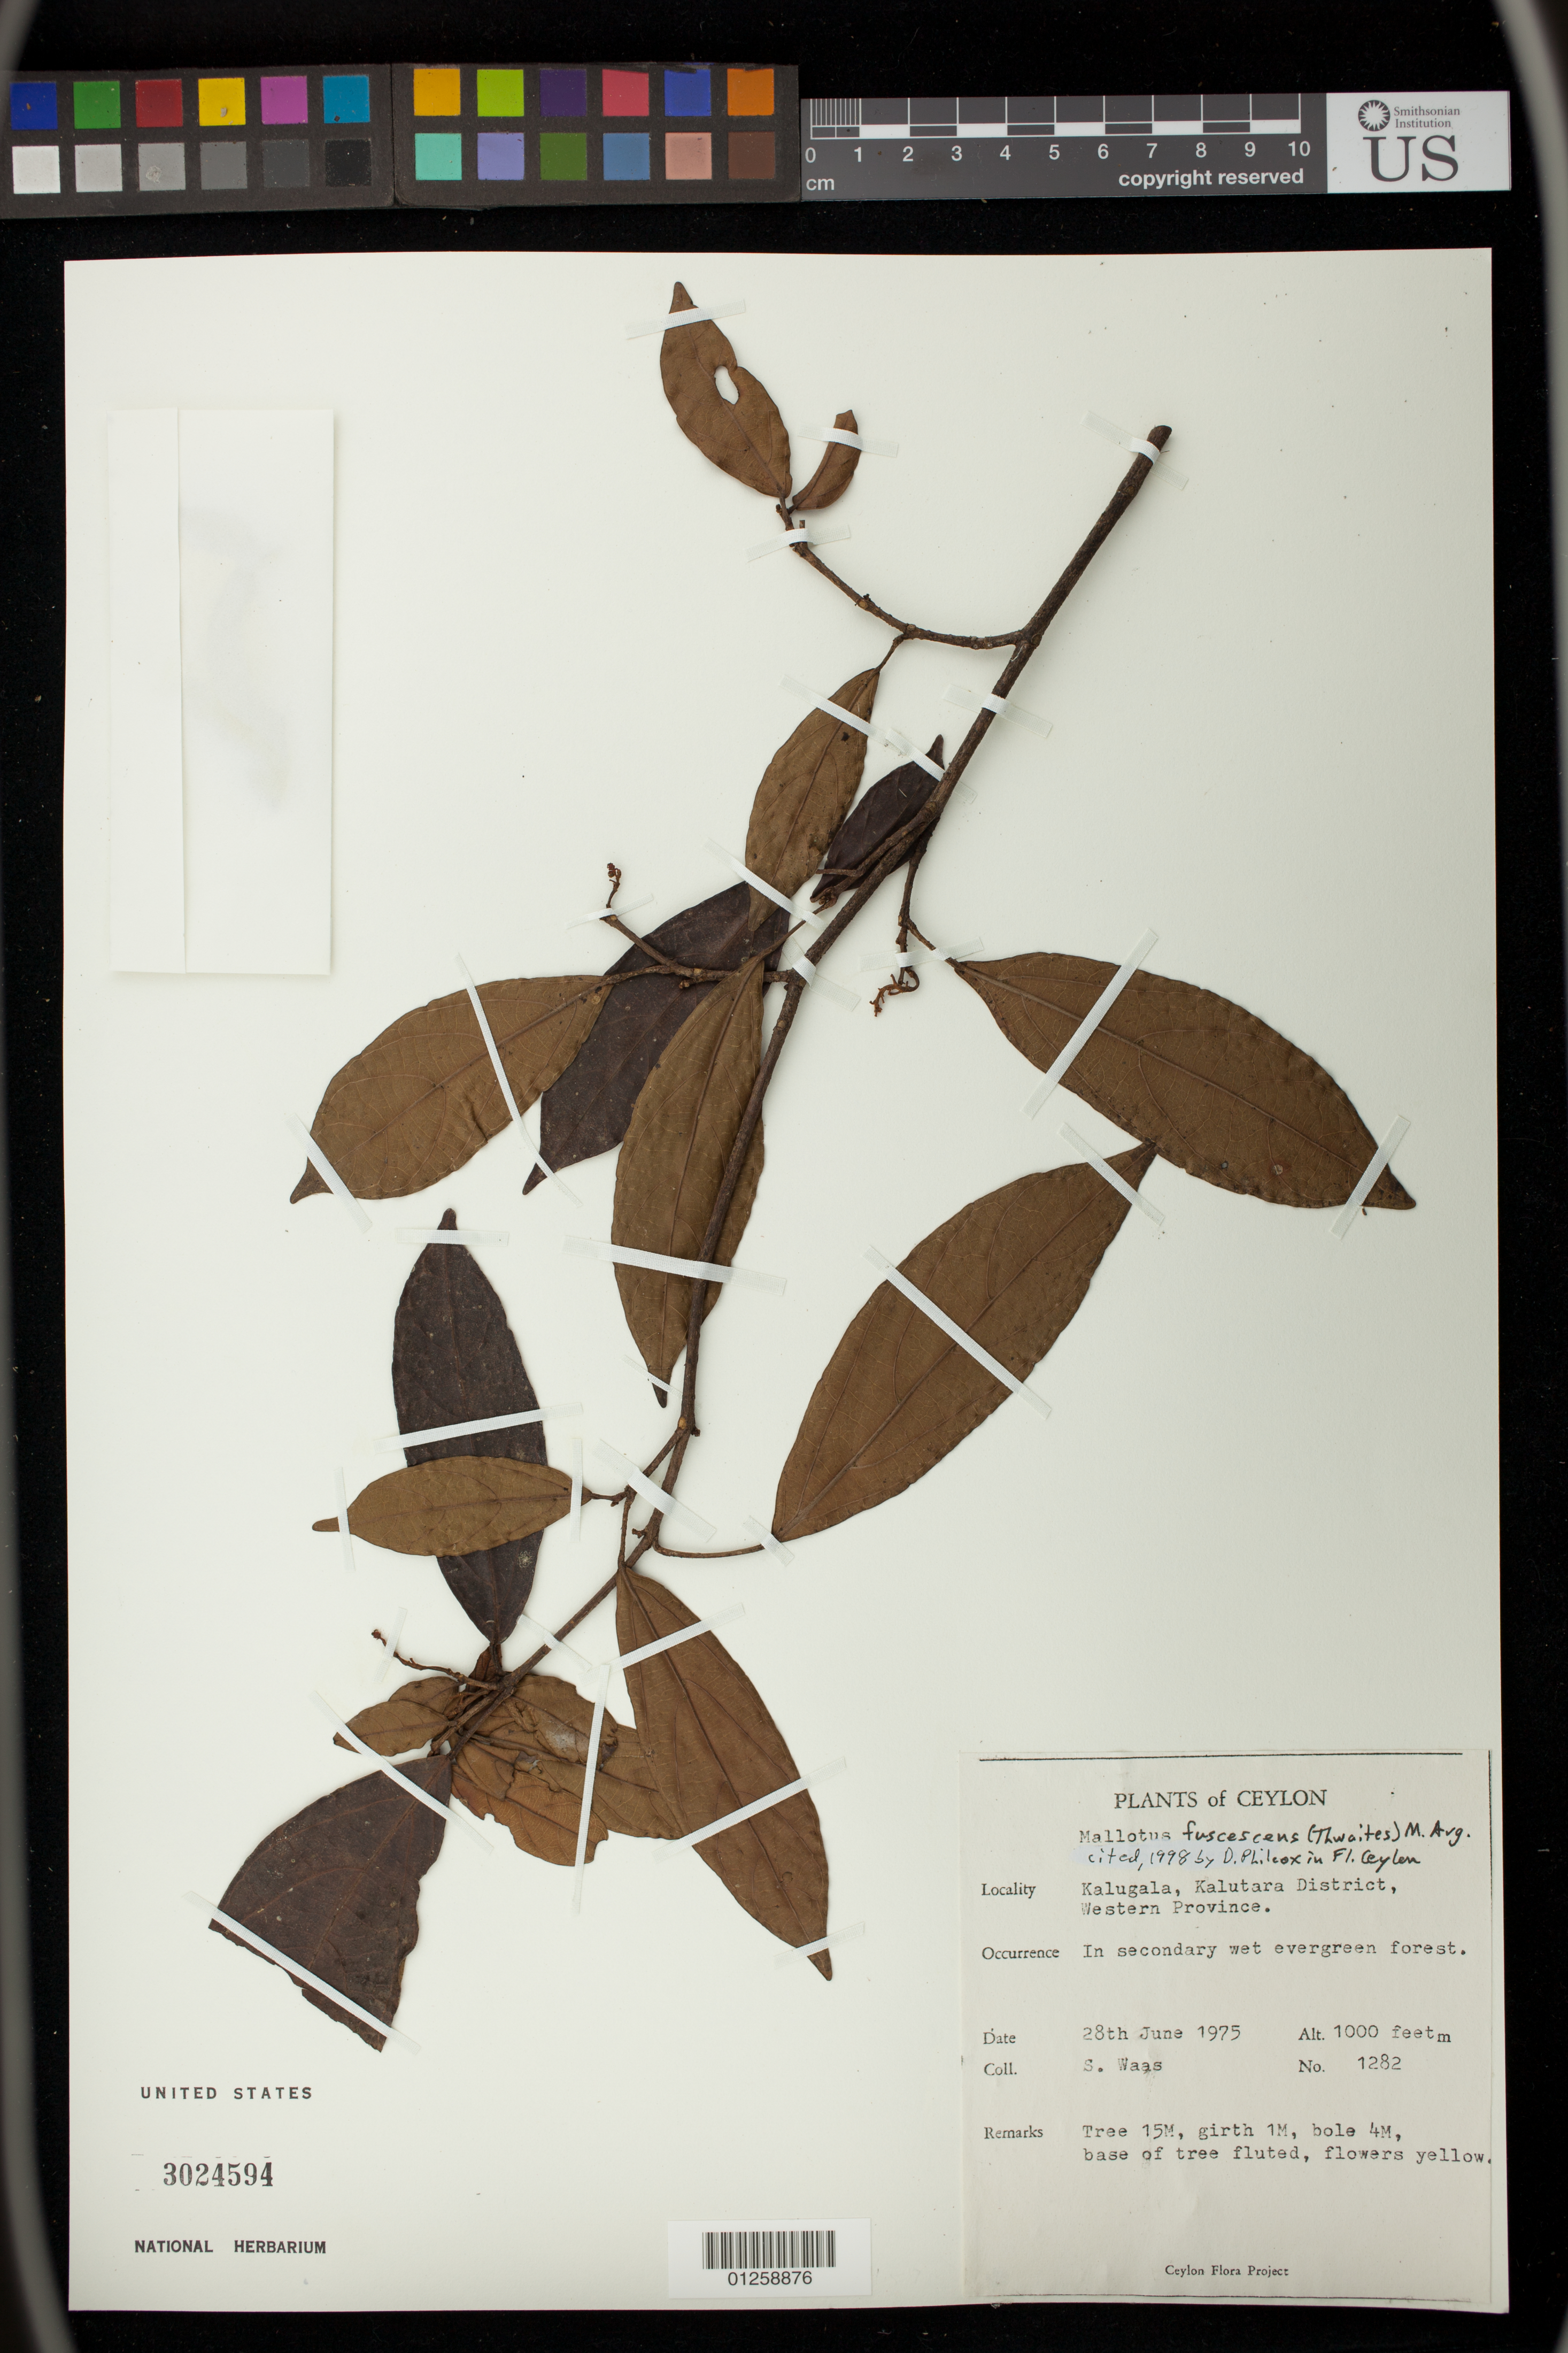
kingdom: Plantae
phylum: Tracheophyta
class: Magnoliopsida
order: Malpighiales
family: Euphorbiaceae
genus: Mallotus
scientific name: Mallotus fuscescens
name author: (Thwaites) Müll. Arg.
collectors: S. Waas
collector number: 1282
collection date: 1975-06-28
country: Sri Lanka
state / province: Western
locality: Kalugala, Kalutara District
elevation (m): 1000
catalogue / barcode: US 3014594